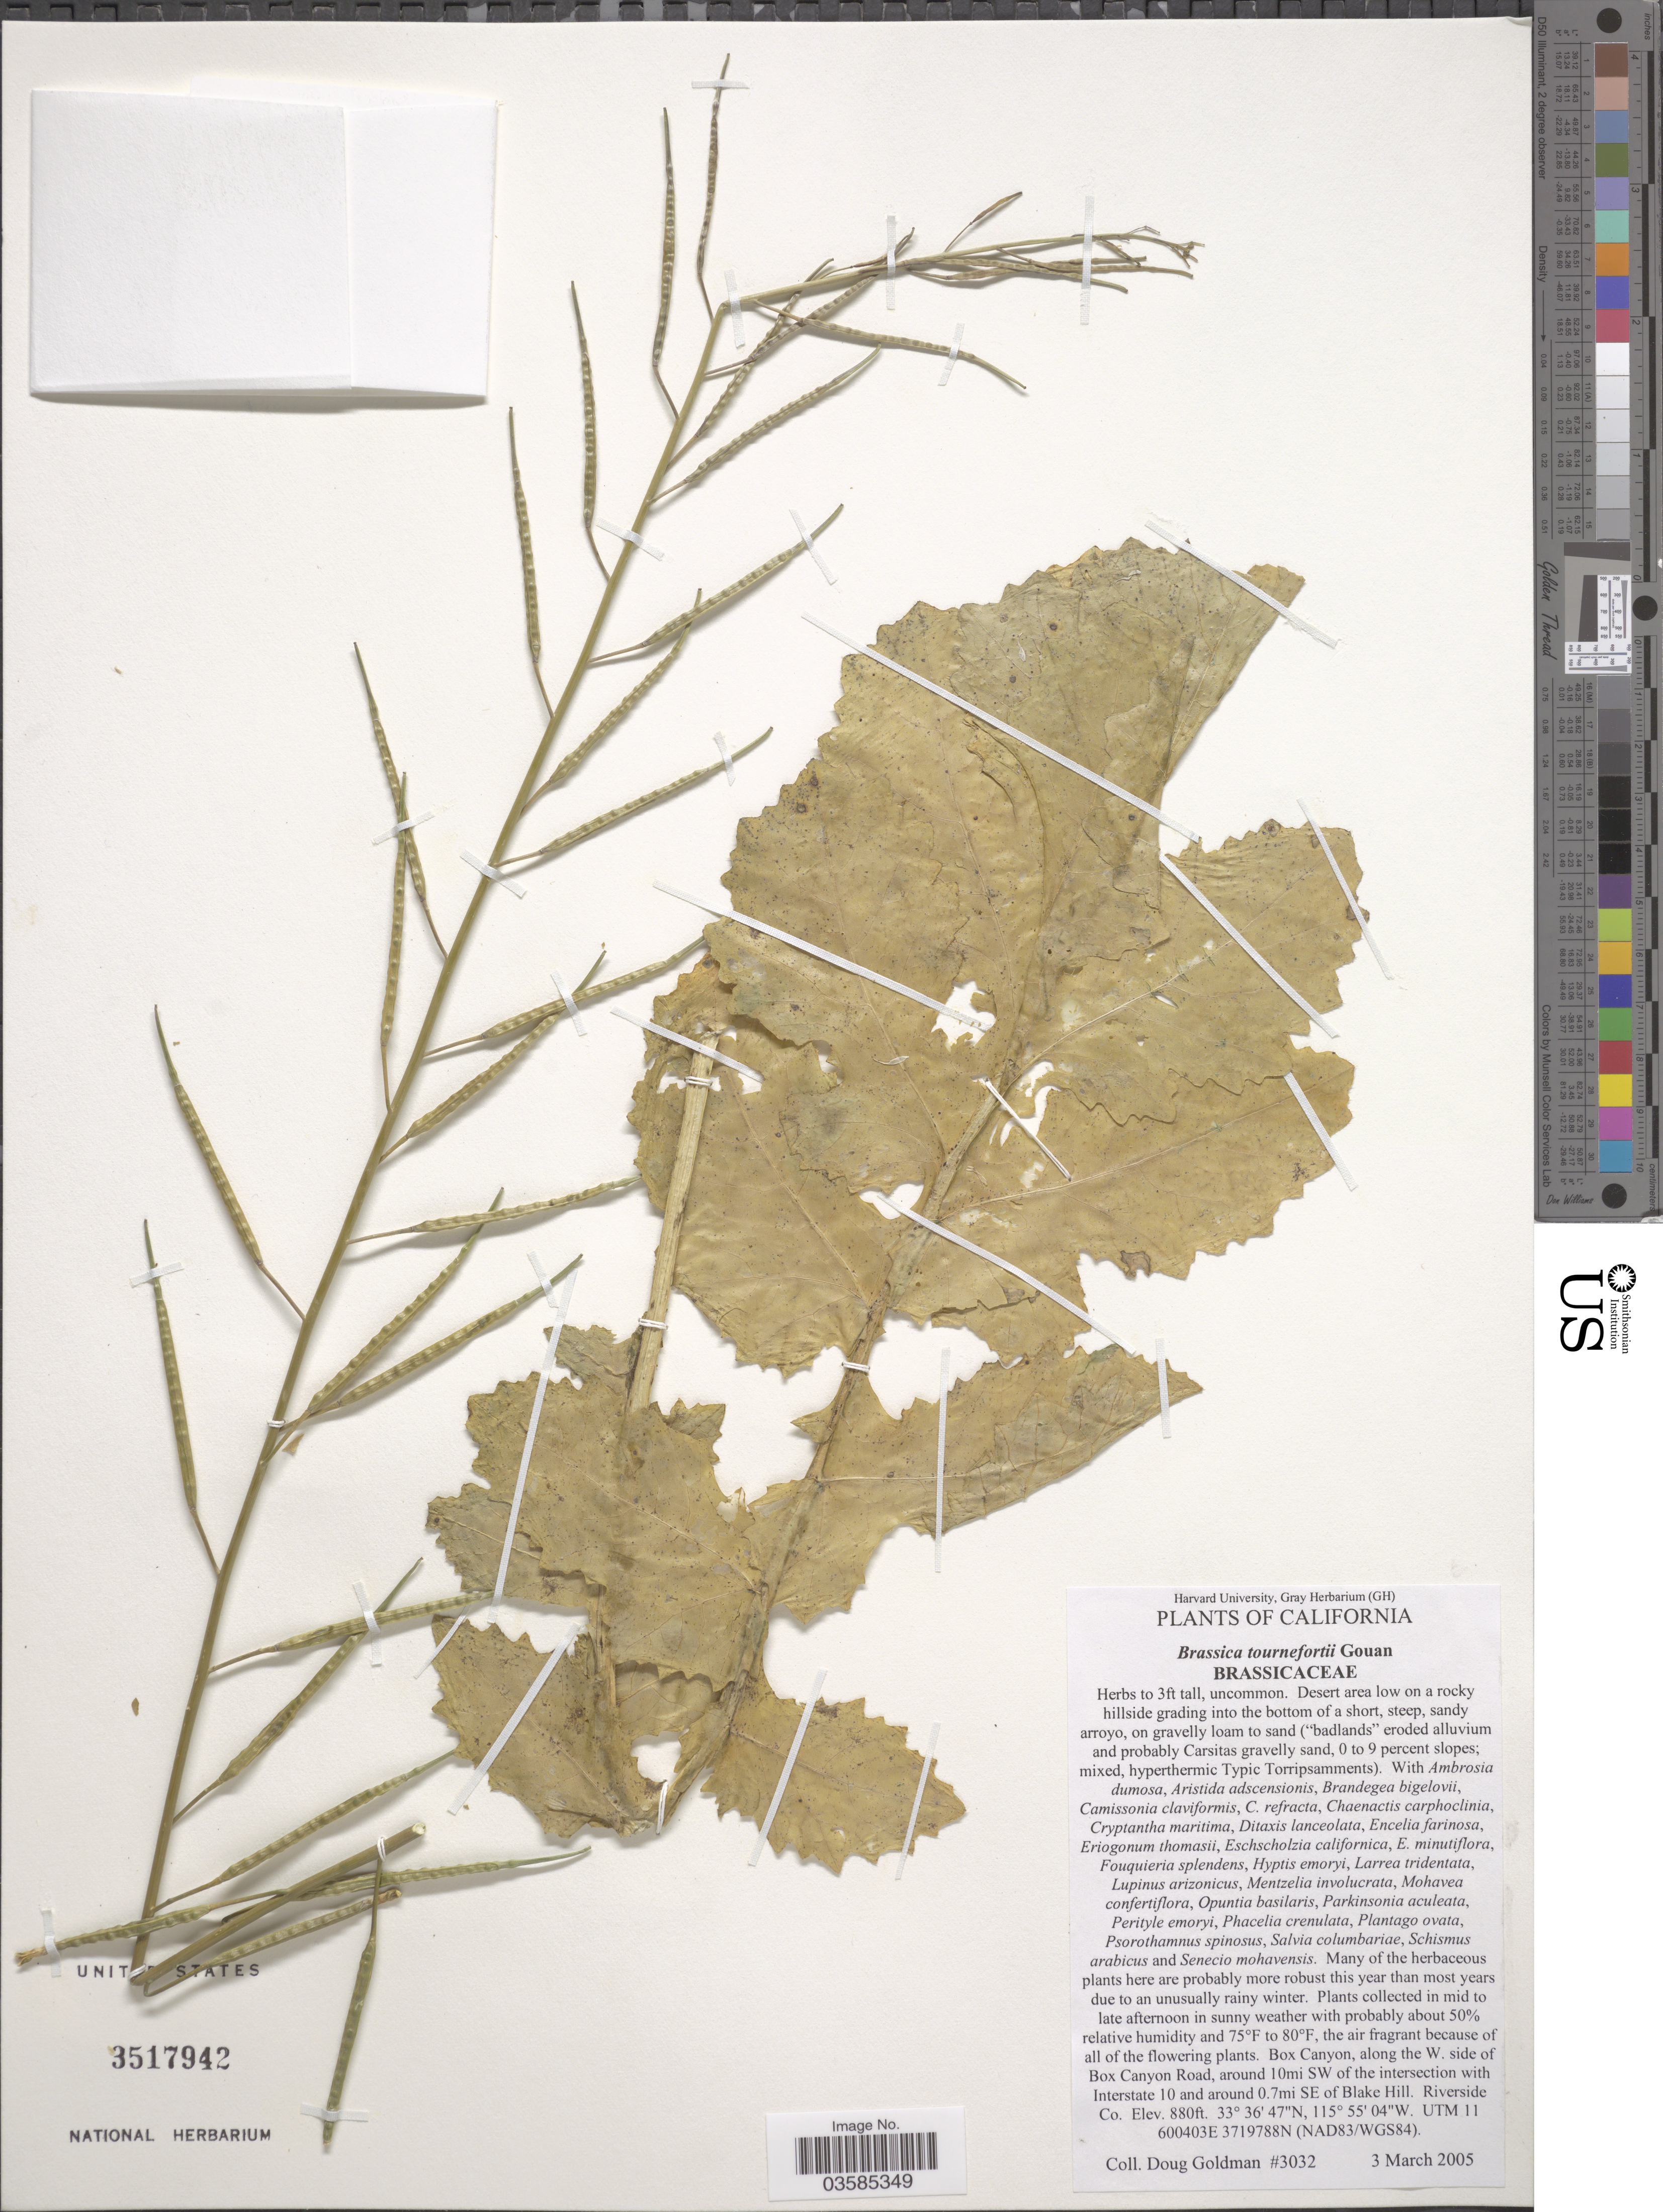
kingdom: Plantae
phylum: Tracheophyta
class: Magnoliopsida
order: Brassicales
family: Brassicaceae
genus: Brassica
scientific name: Brassica tournefortii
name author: Gouan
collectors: D. Goldman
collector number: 3032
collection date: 2005-03-03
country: United States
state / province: California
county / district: Riverside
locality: Box Canyon, along the W. side of Box Canoyon Road, around 10 mi. SW of the intersection with Interstate 10 and around 0.7mi SE of Blake Hill. Riverside Co.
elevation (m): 268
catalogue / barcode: US 3517942